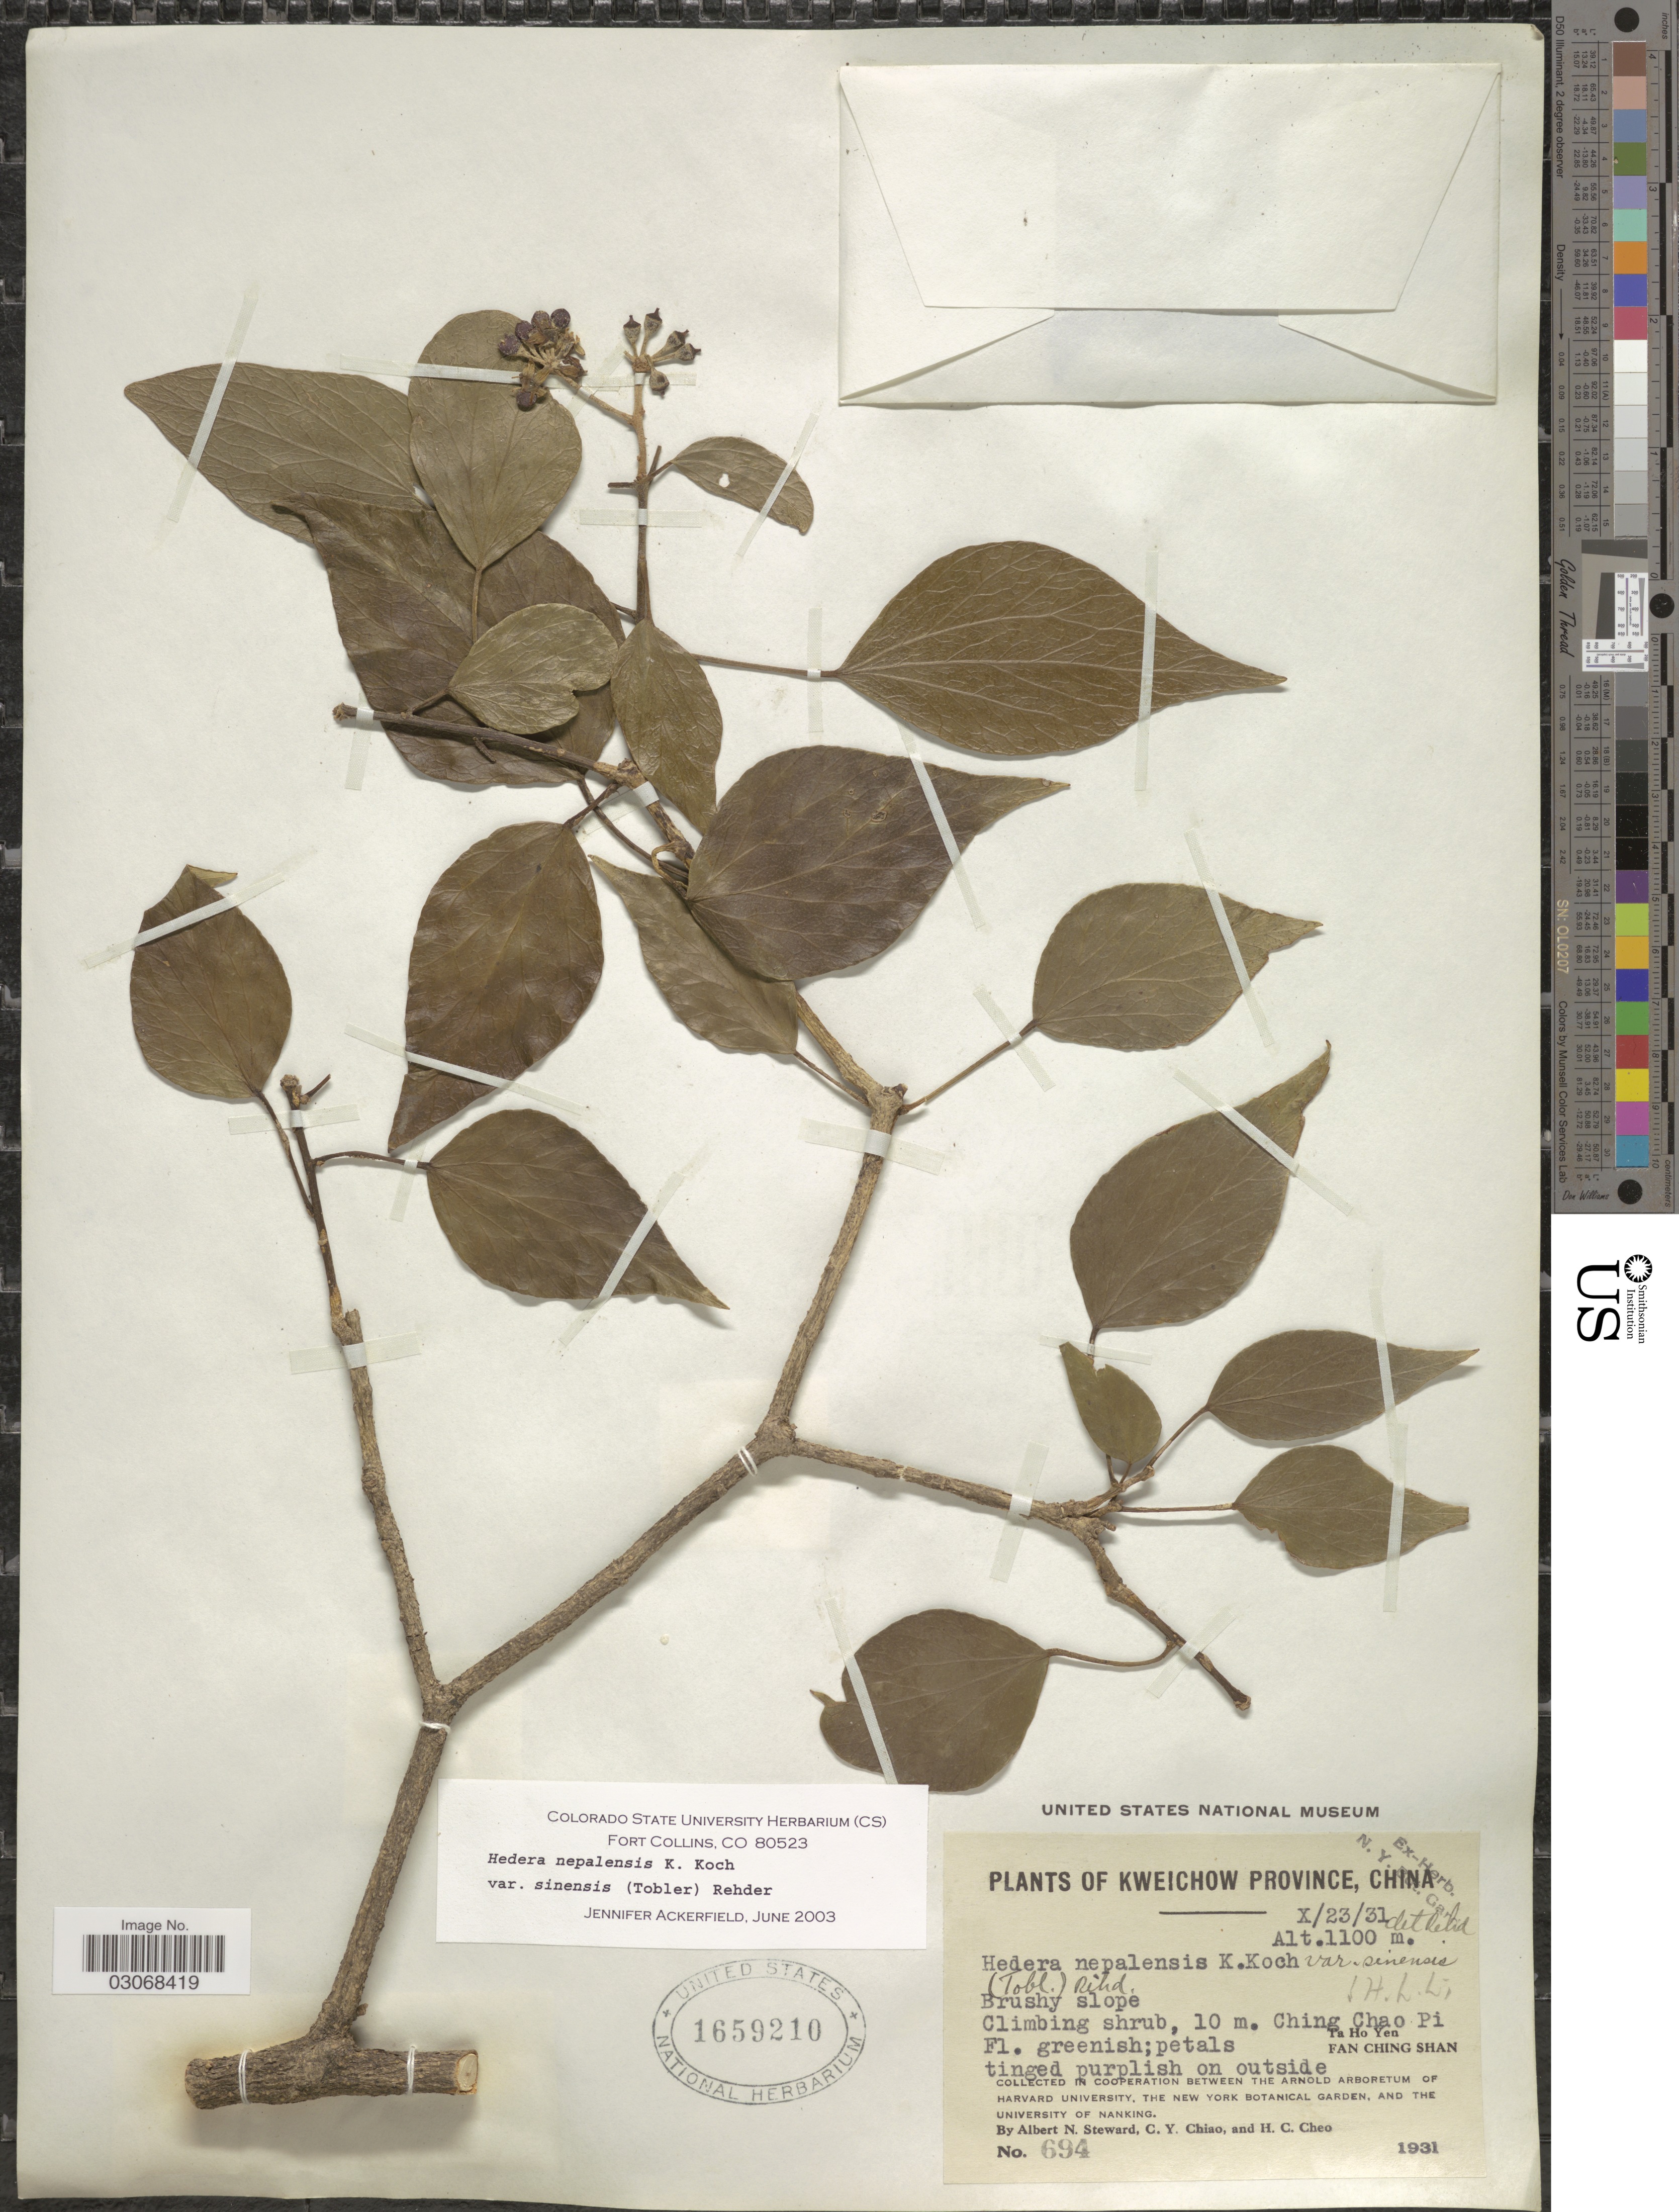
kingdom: Plantae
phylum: Tracheophyta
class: Magnoliopsida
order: Apiales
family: Araliaceae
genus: Hedera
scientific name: Hedera nepalensis var. sinensis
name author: (Tobler) Rehder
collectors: A. N. Steward, C. Y. Chiao & H. Cheo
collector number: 694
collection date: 1931-10-23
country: China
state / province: Guizhou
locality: Kweichow Province, China, Ching Chao Pi, Ta Ho Yen, Fan Ching Shan.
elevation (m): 1100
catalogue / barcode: US 1659210